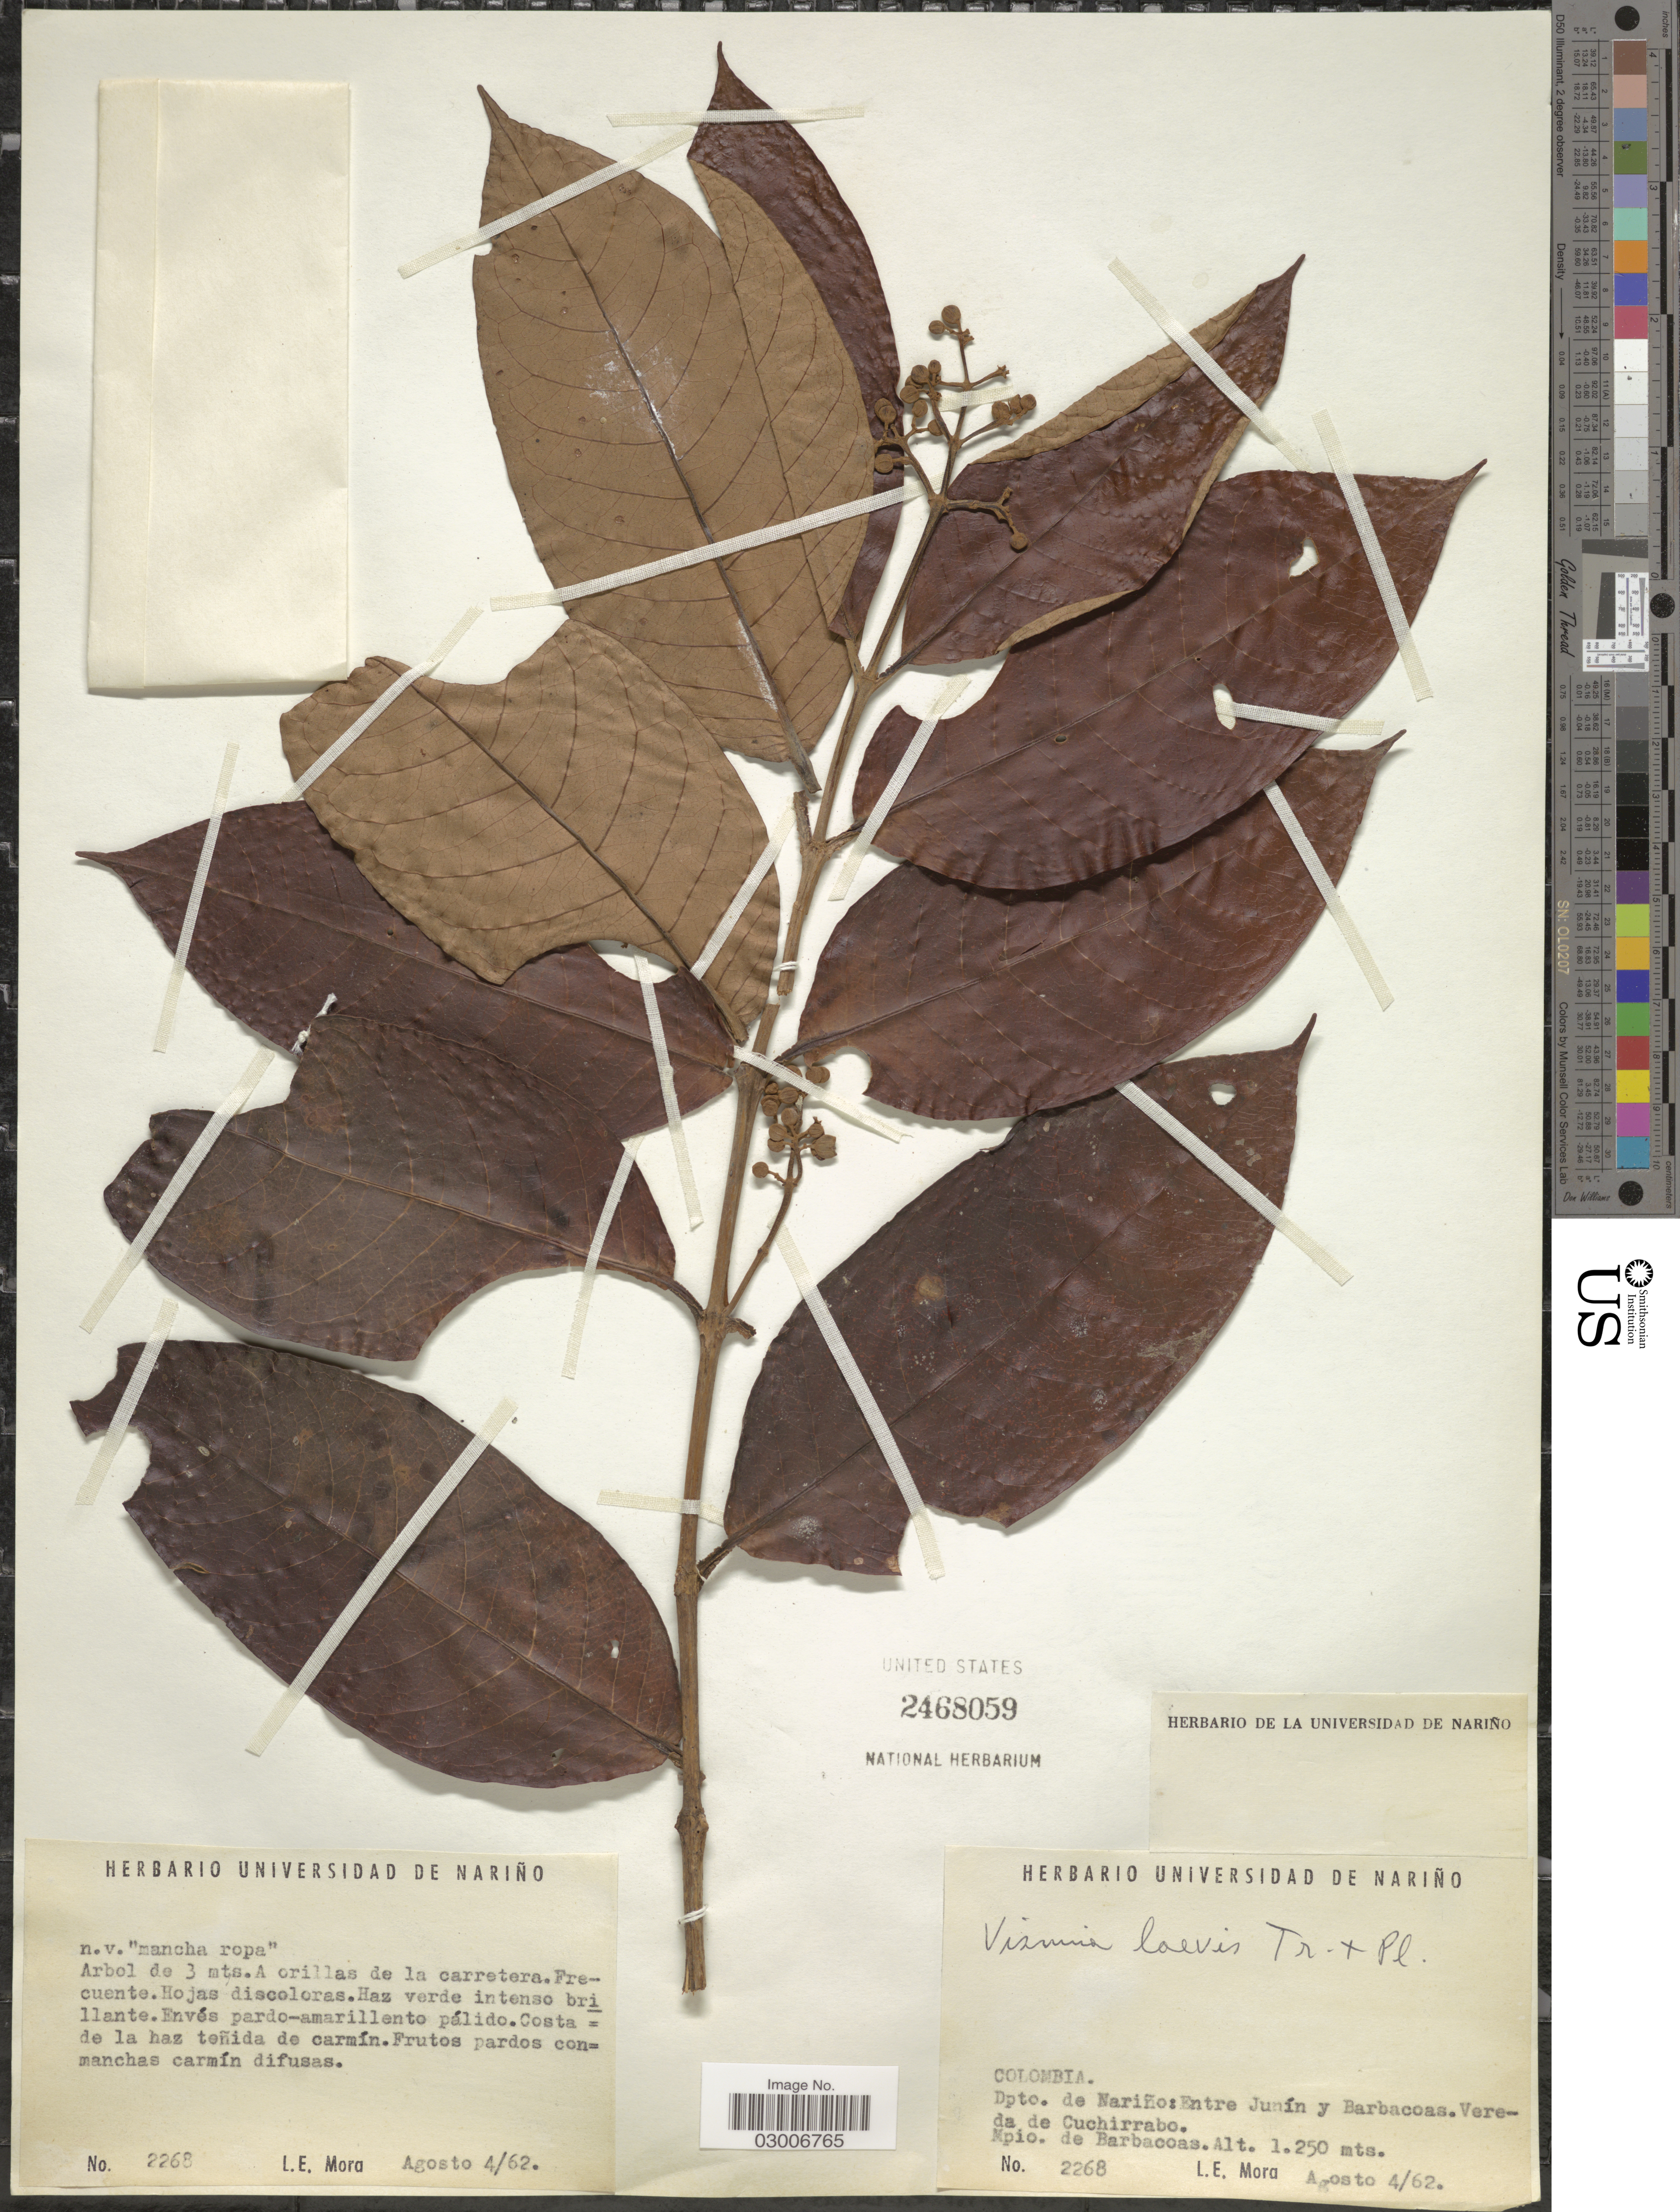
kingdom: Plantae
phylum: Tracheophyta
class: Magnoliopsida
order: Malpighiales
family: Hypericaceae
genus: Vismia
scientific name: Vismia laevis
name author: Triana & Planch.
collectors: L. Mora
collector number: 2268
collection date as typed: Transcribed d/m/y: 4/8/62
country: Colombia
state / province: Nariño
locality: Dpto. de Nariño: Entre Junín y Barbacoas, Vereda de Cuchirrabo, Mpio. de Barbacoas.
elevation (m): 1250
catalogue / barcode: US 2468059